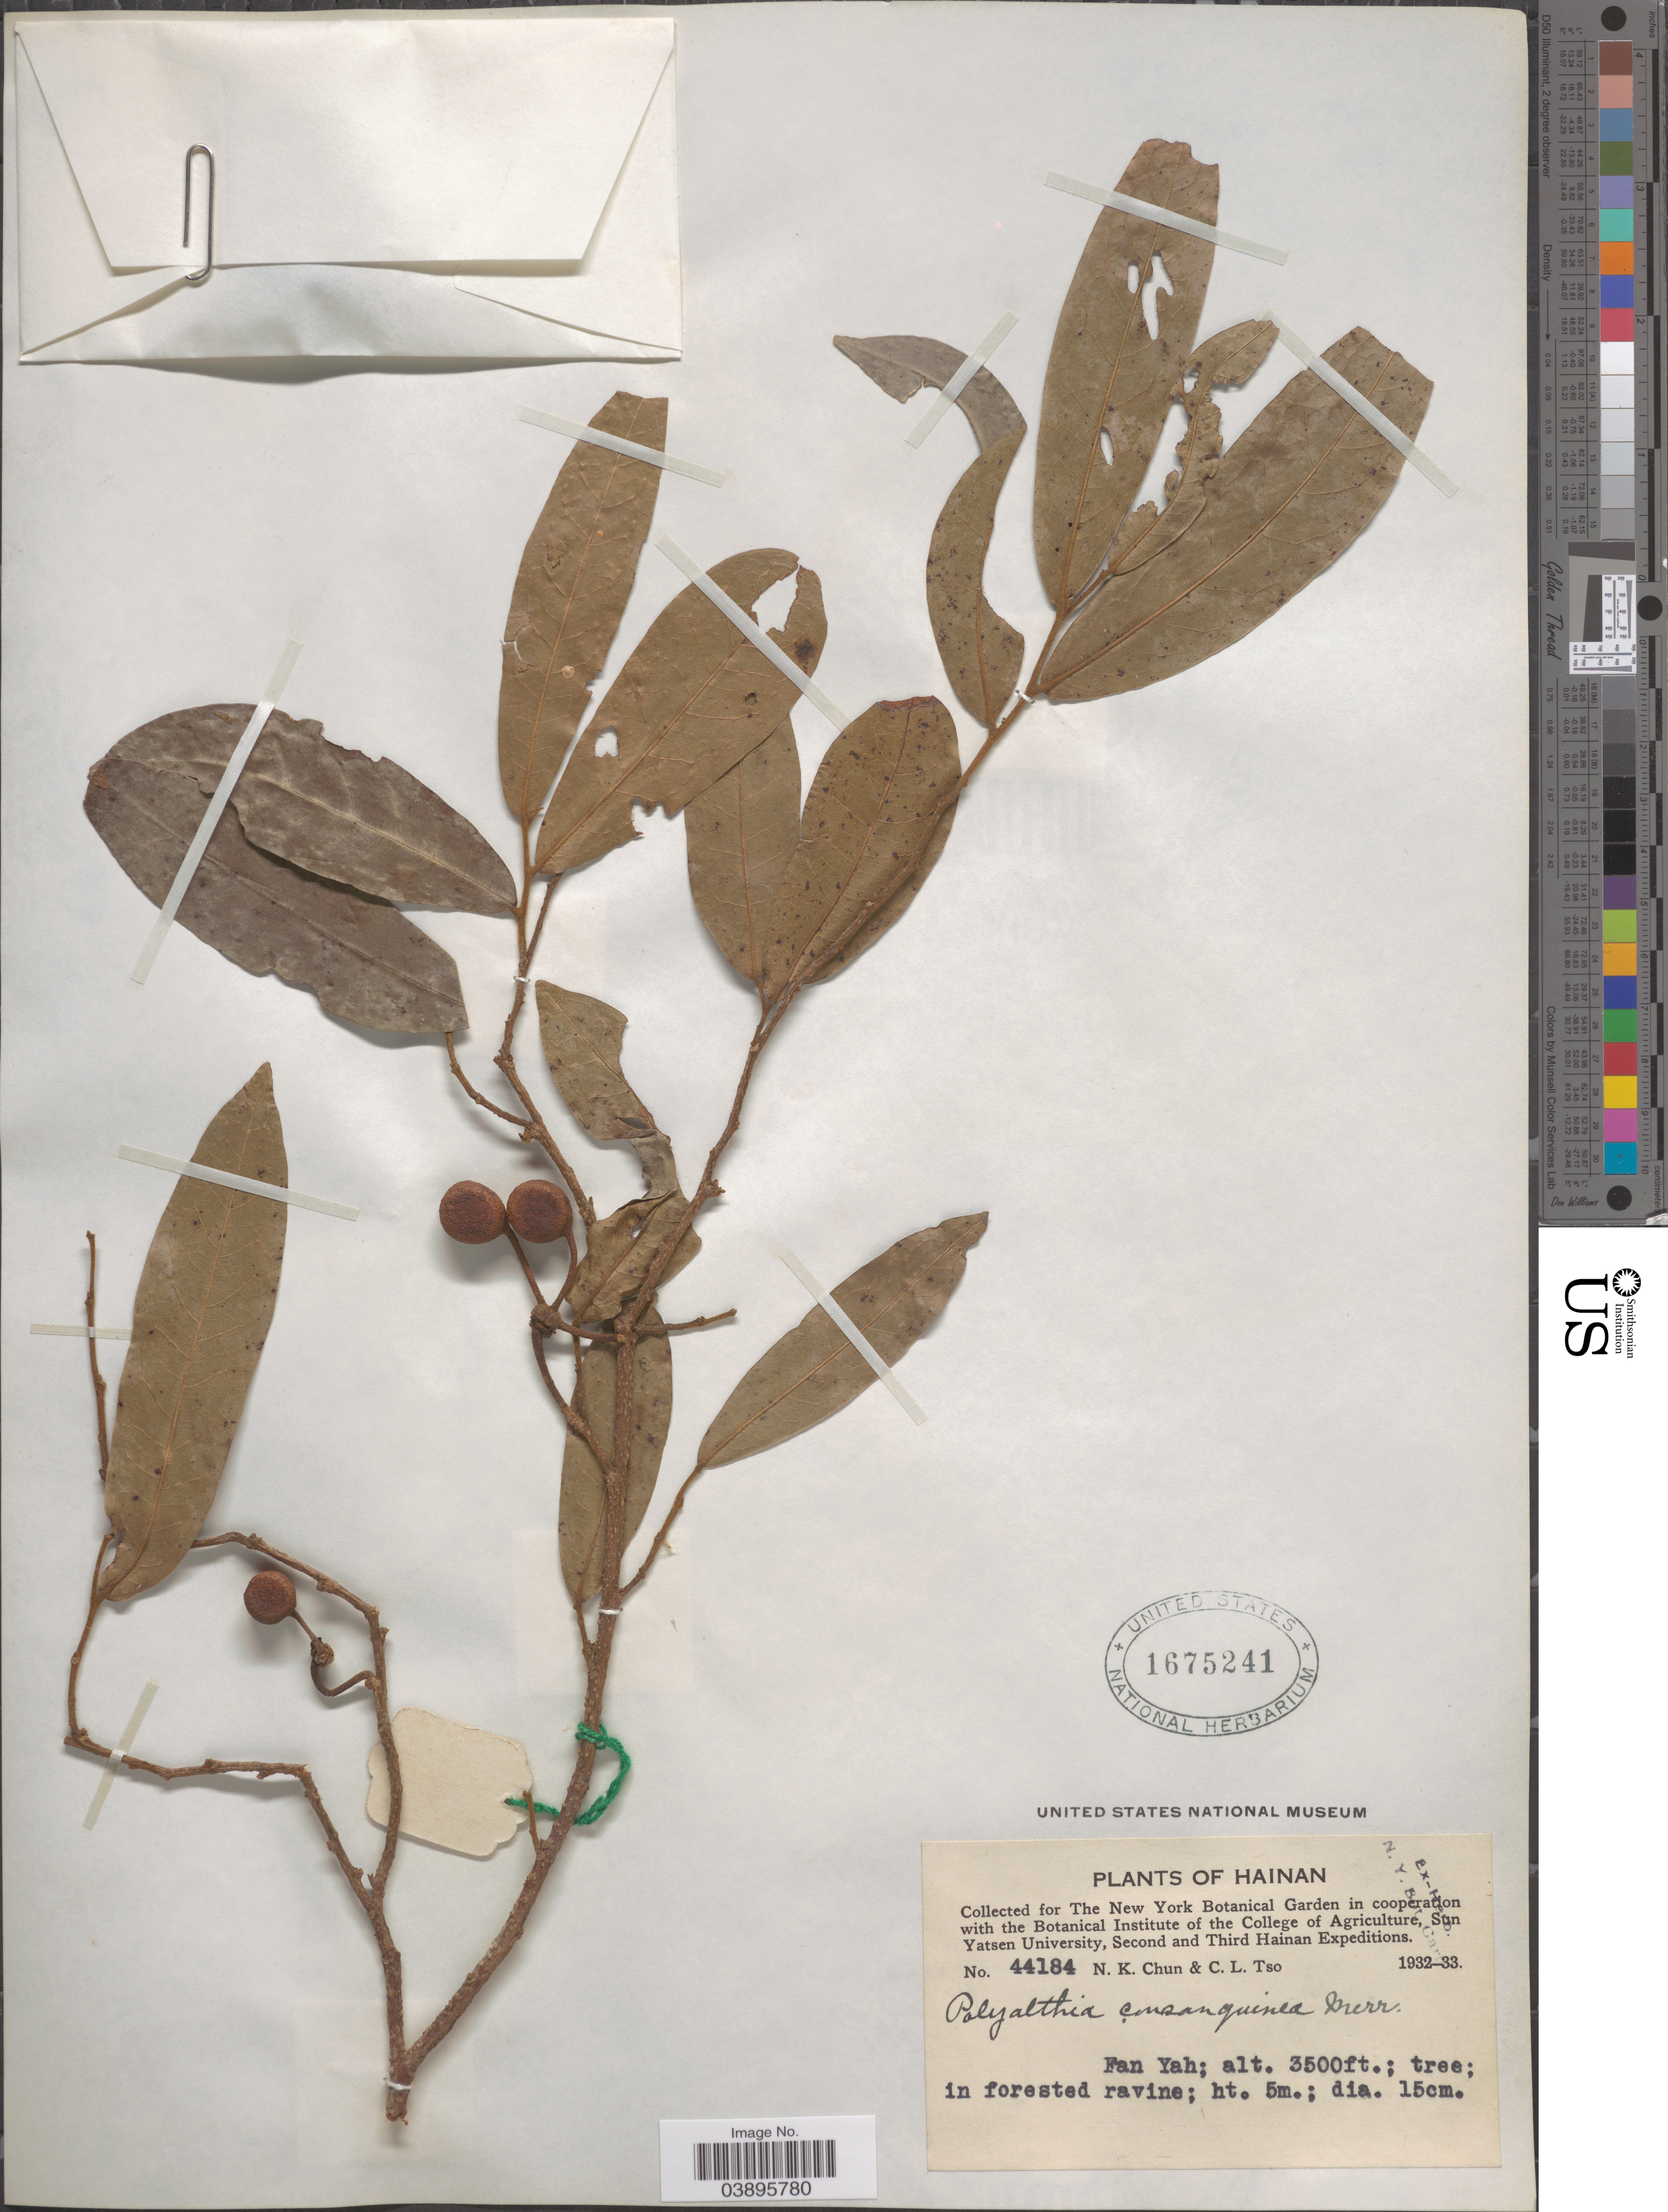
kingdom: Plantae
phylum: Tracheophyta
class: Magnoliopsida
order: Magnoliales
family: Annonaceae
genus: Polyalthia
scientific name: Polyalthia consanguinea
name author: Merr.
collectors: N. K. Chun & C. Tso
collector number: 44184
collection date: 1932/1933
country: China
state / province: Hainan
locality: Fan Yah.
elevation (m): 1067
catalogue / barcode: US 1675241